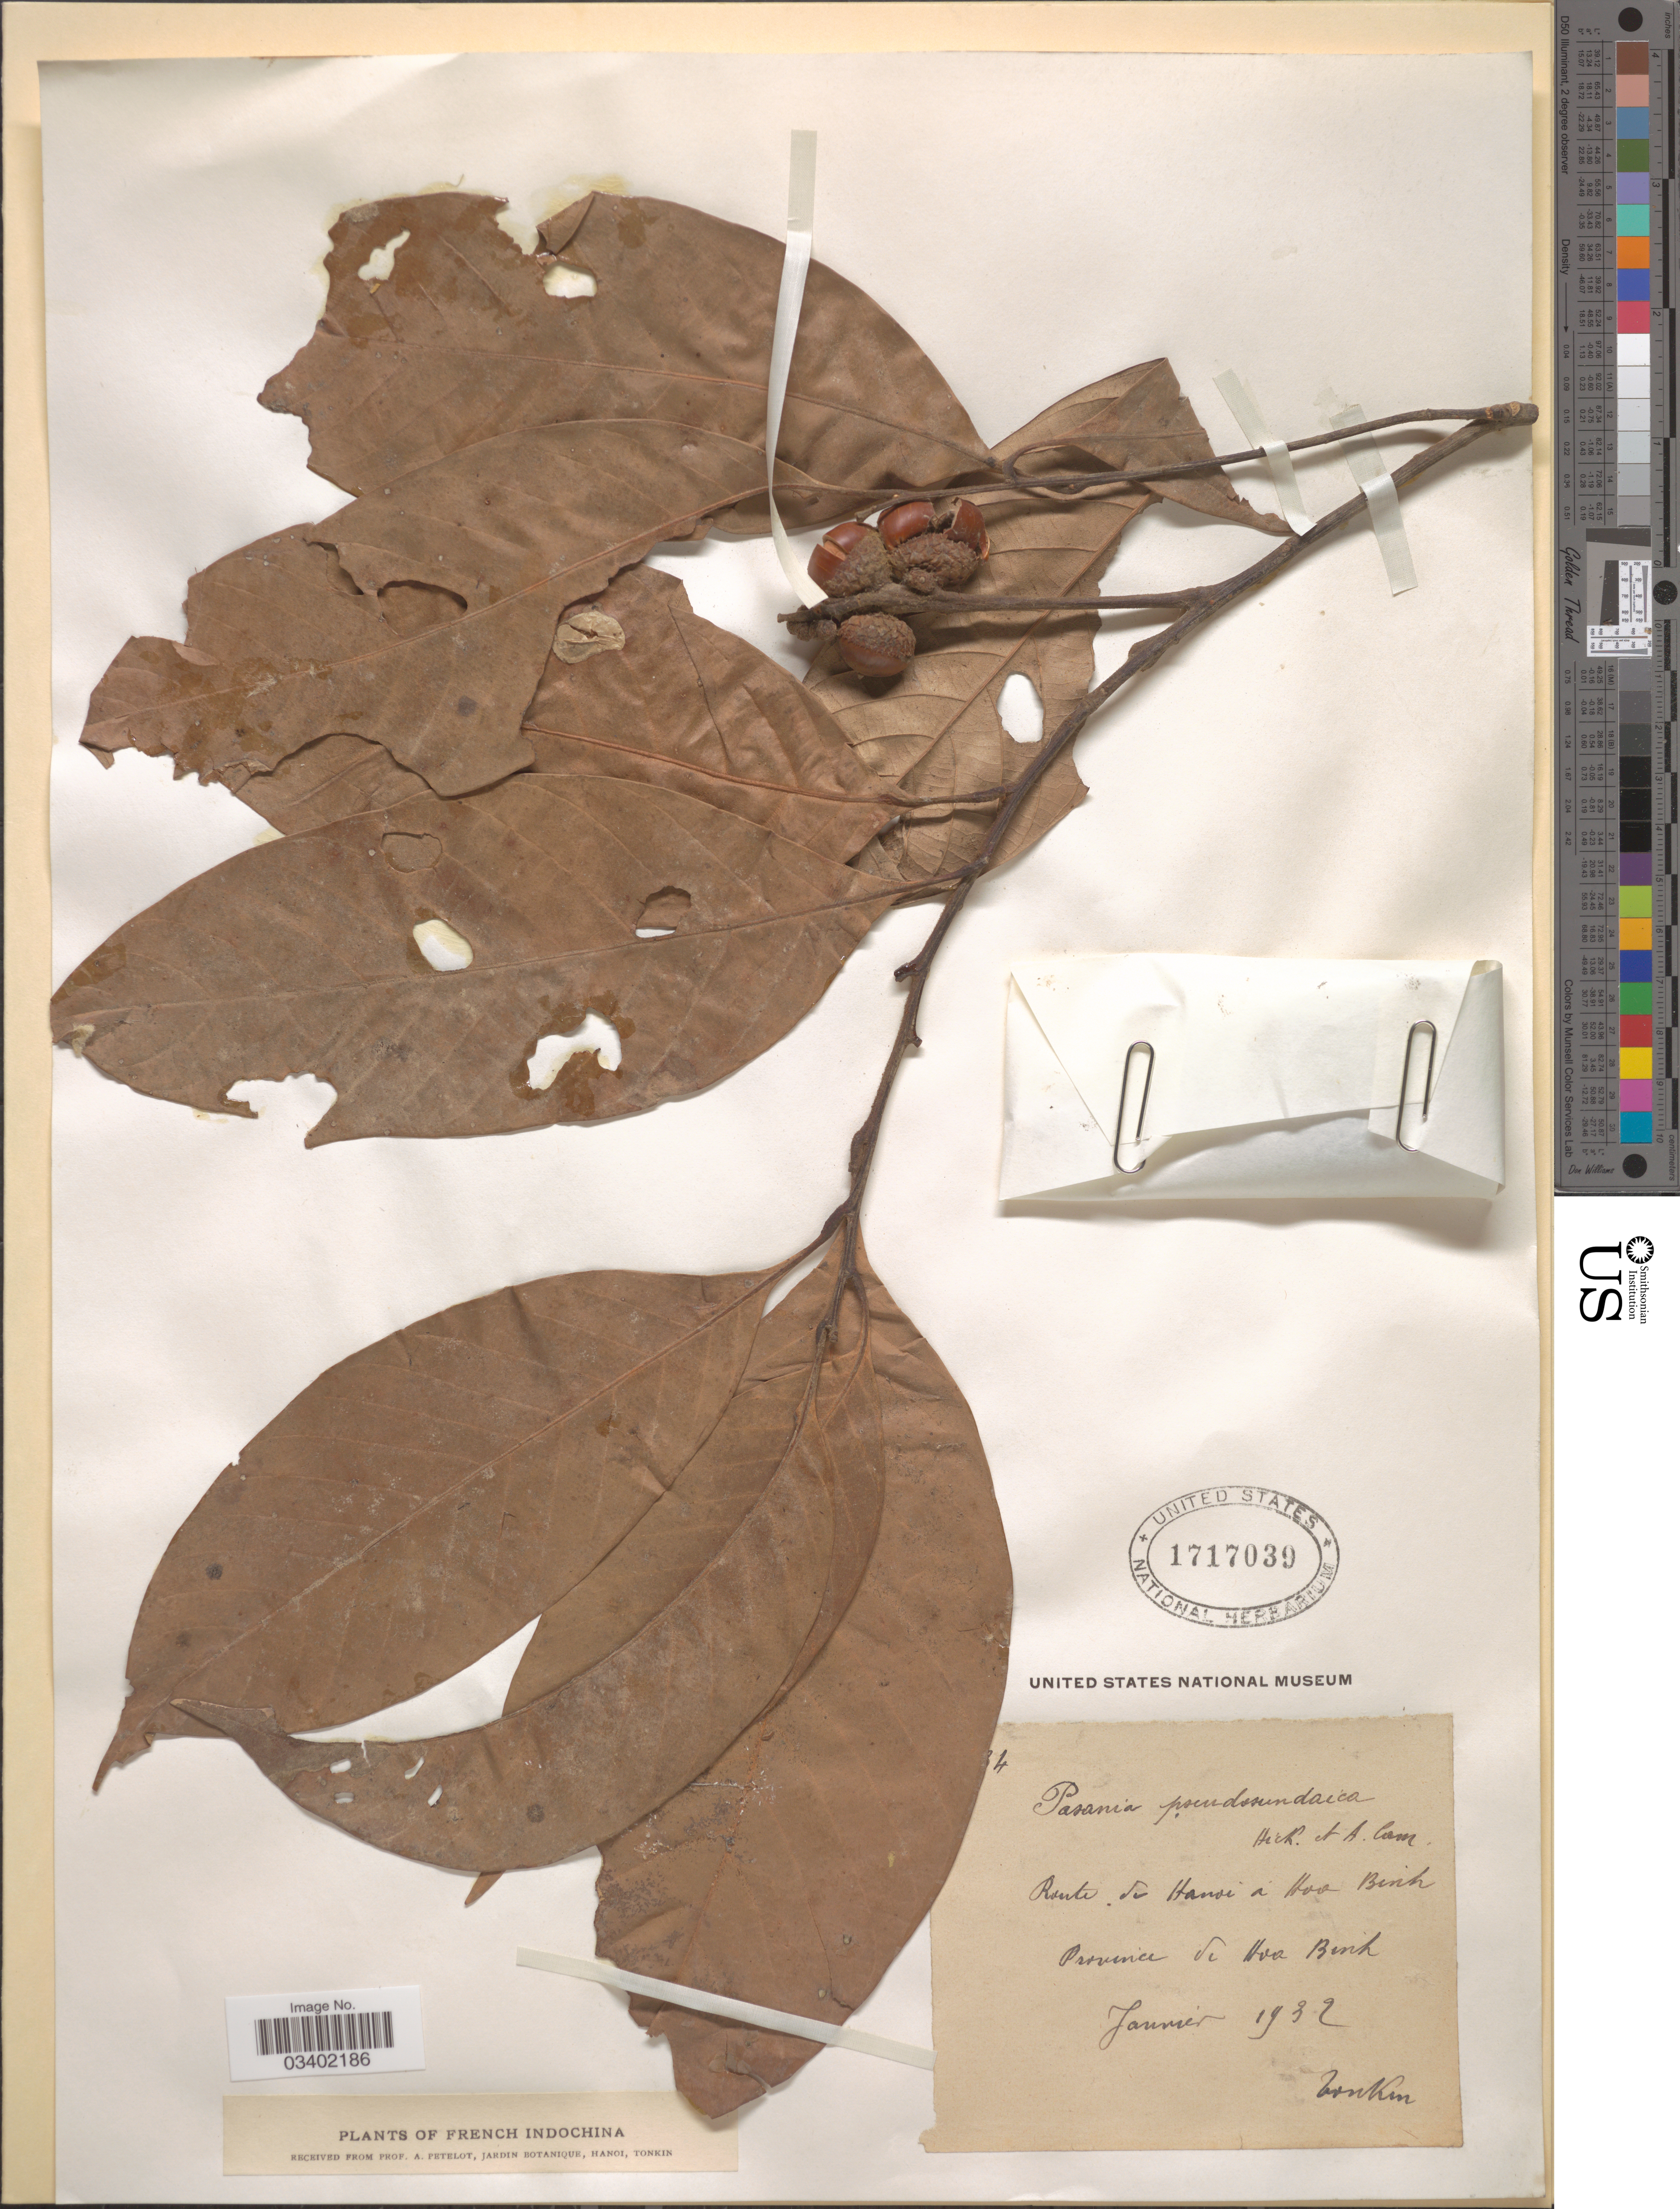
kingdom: Plantae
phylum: Tracheophyta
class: Magnoliopsida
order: Fagales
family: Betulaceae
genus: Betula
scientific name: Betula pseudosundaicus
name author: (Hickel & A. Camus) A. Camus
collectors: Pételot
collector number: !4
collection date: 1932-01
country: Vietnam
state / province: Hoa Binh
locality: French Indochina. Route de Hanoi a Hoa Binh.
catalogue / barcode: US 1717039